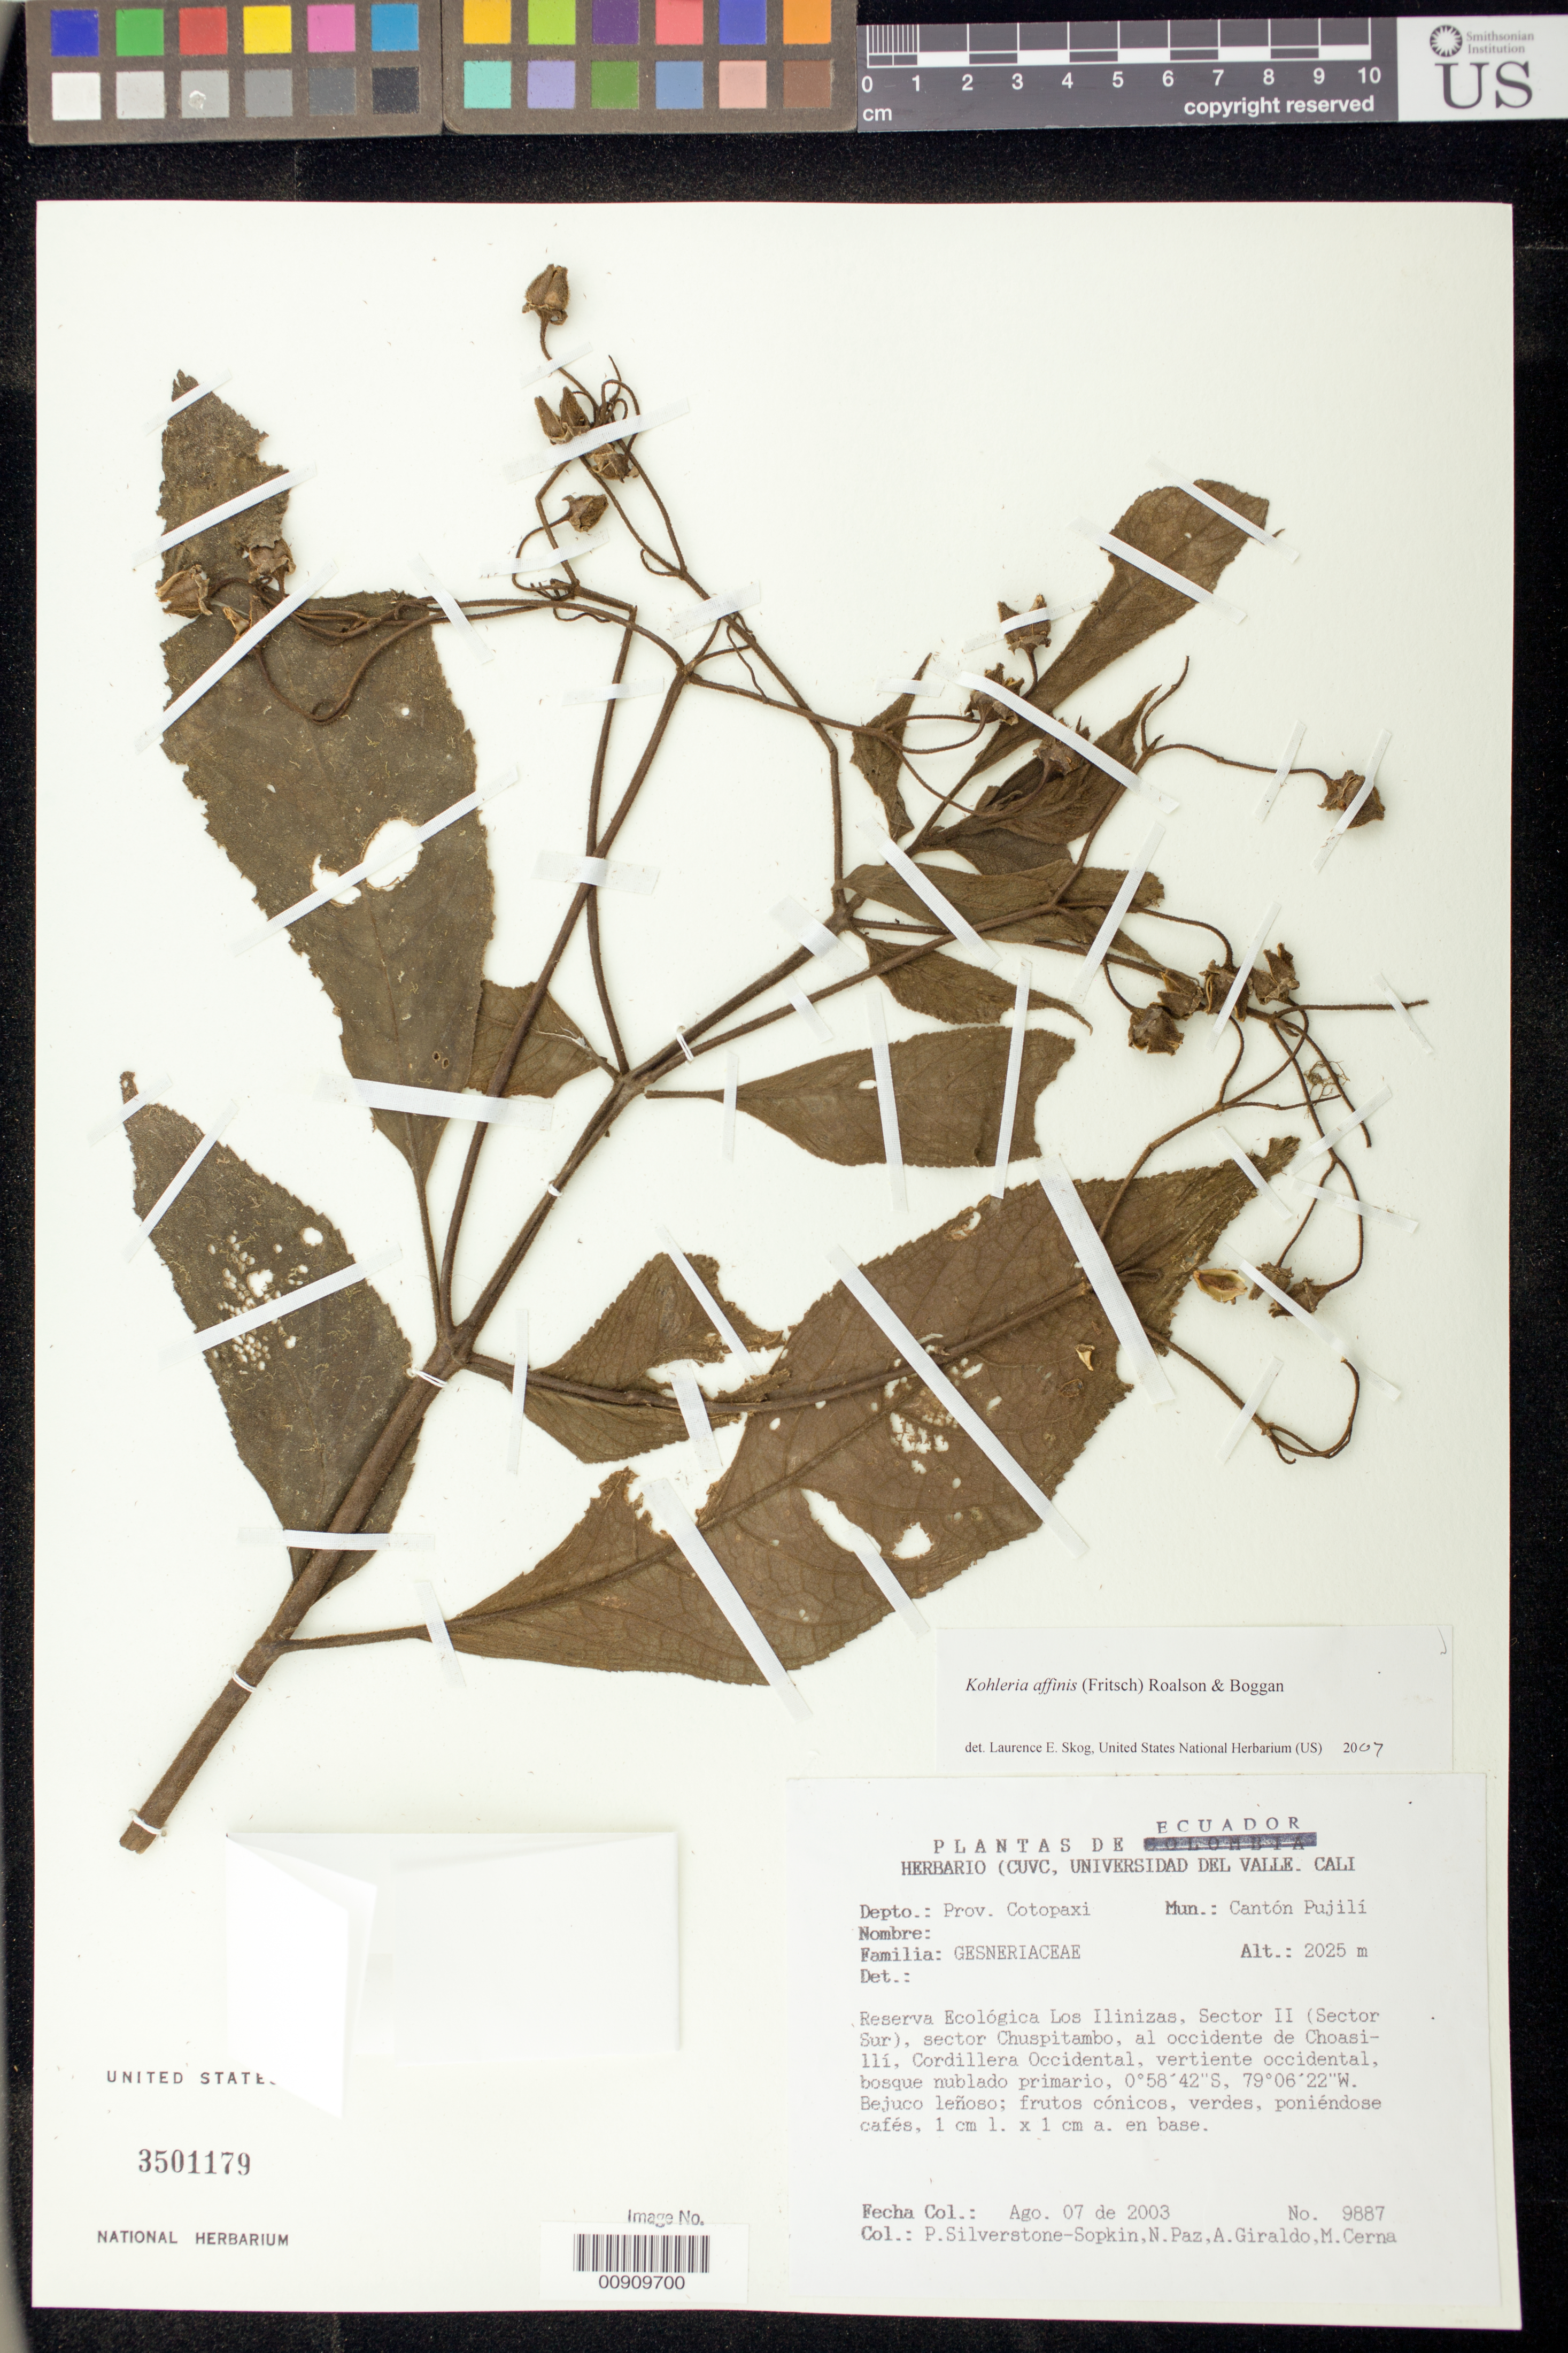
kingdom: Plantae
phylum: Tracheophyta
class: Magnoliopsida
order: Lamiales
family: Gesneriaceae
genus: Kohleria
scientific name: Kohleria affinis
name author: (Fritsch) Roalson & Boggan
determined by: Skog, Laurence E.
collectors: P. A. Silverstone-Sopkin, N. Paz, A. Giraldo & M. Cerna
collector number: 9887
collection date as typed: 07 Aug 2003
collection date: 2003-08-07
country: Ecuador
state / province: Cotopaxi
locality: Cantón Pujilí. Reserva Ecológica Los Ilinizas, Sector II (Sector Sur), sector Chuspitambo, al occidente de Choasillí, Cordillera Occidental, vertiente occidental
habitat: Bosque nublado primario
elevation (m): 2025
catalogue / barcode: US 3501179